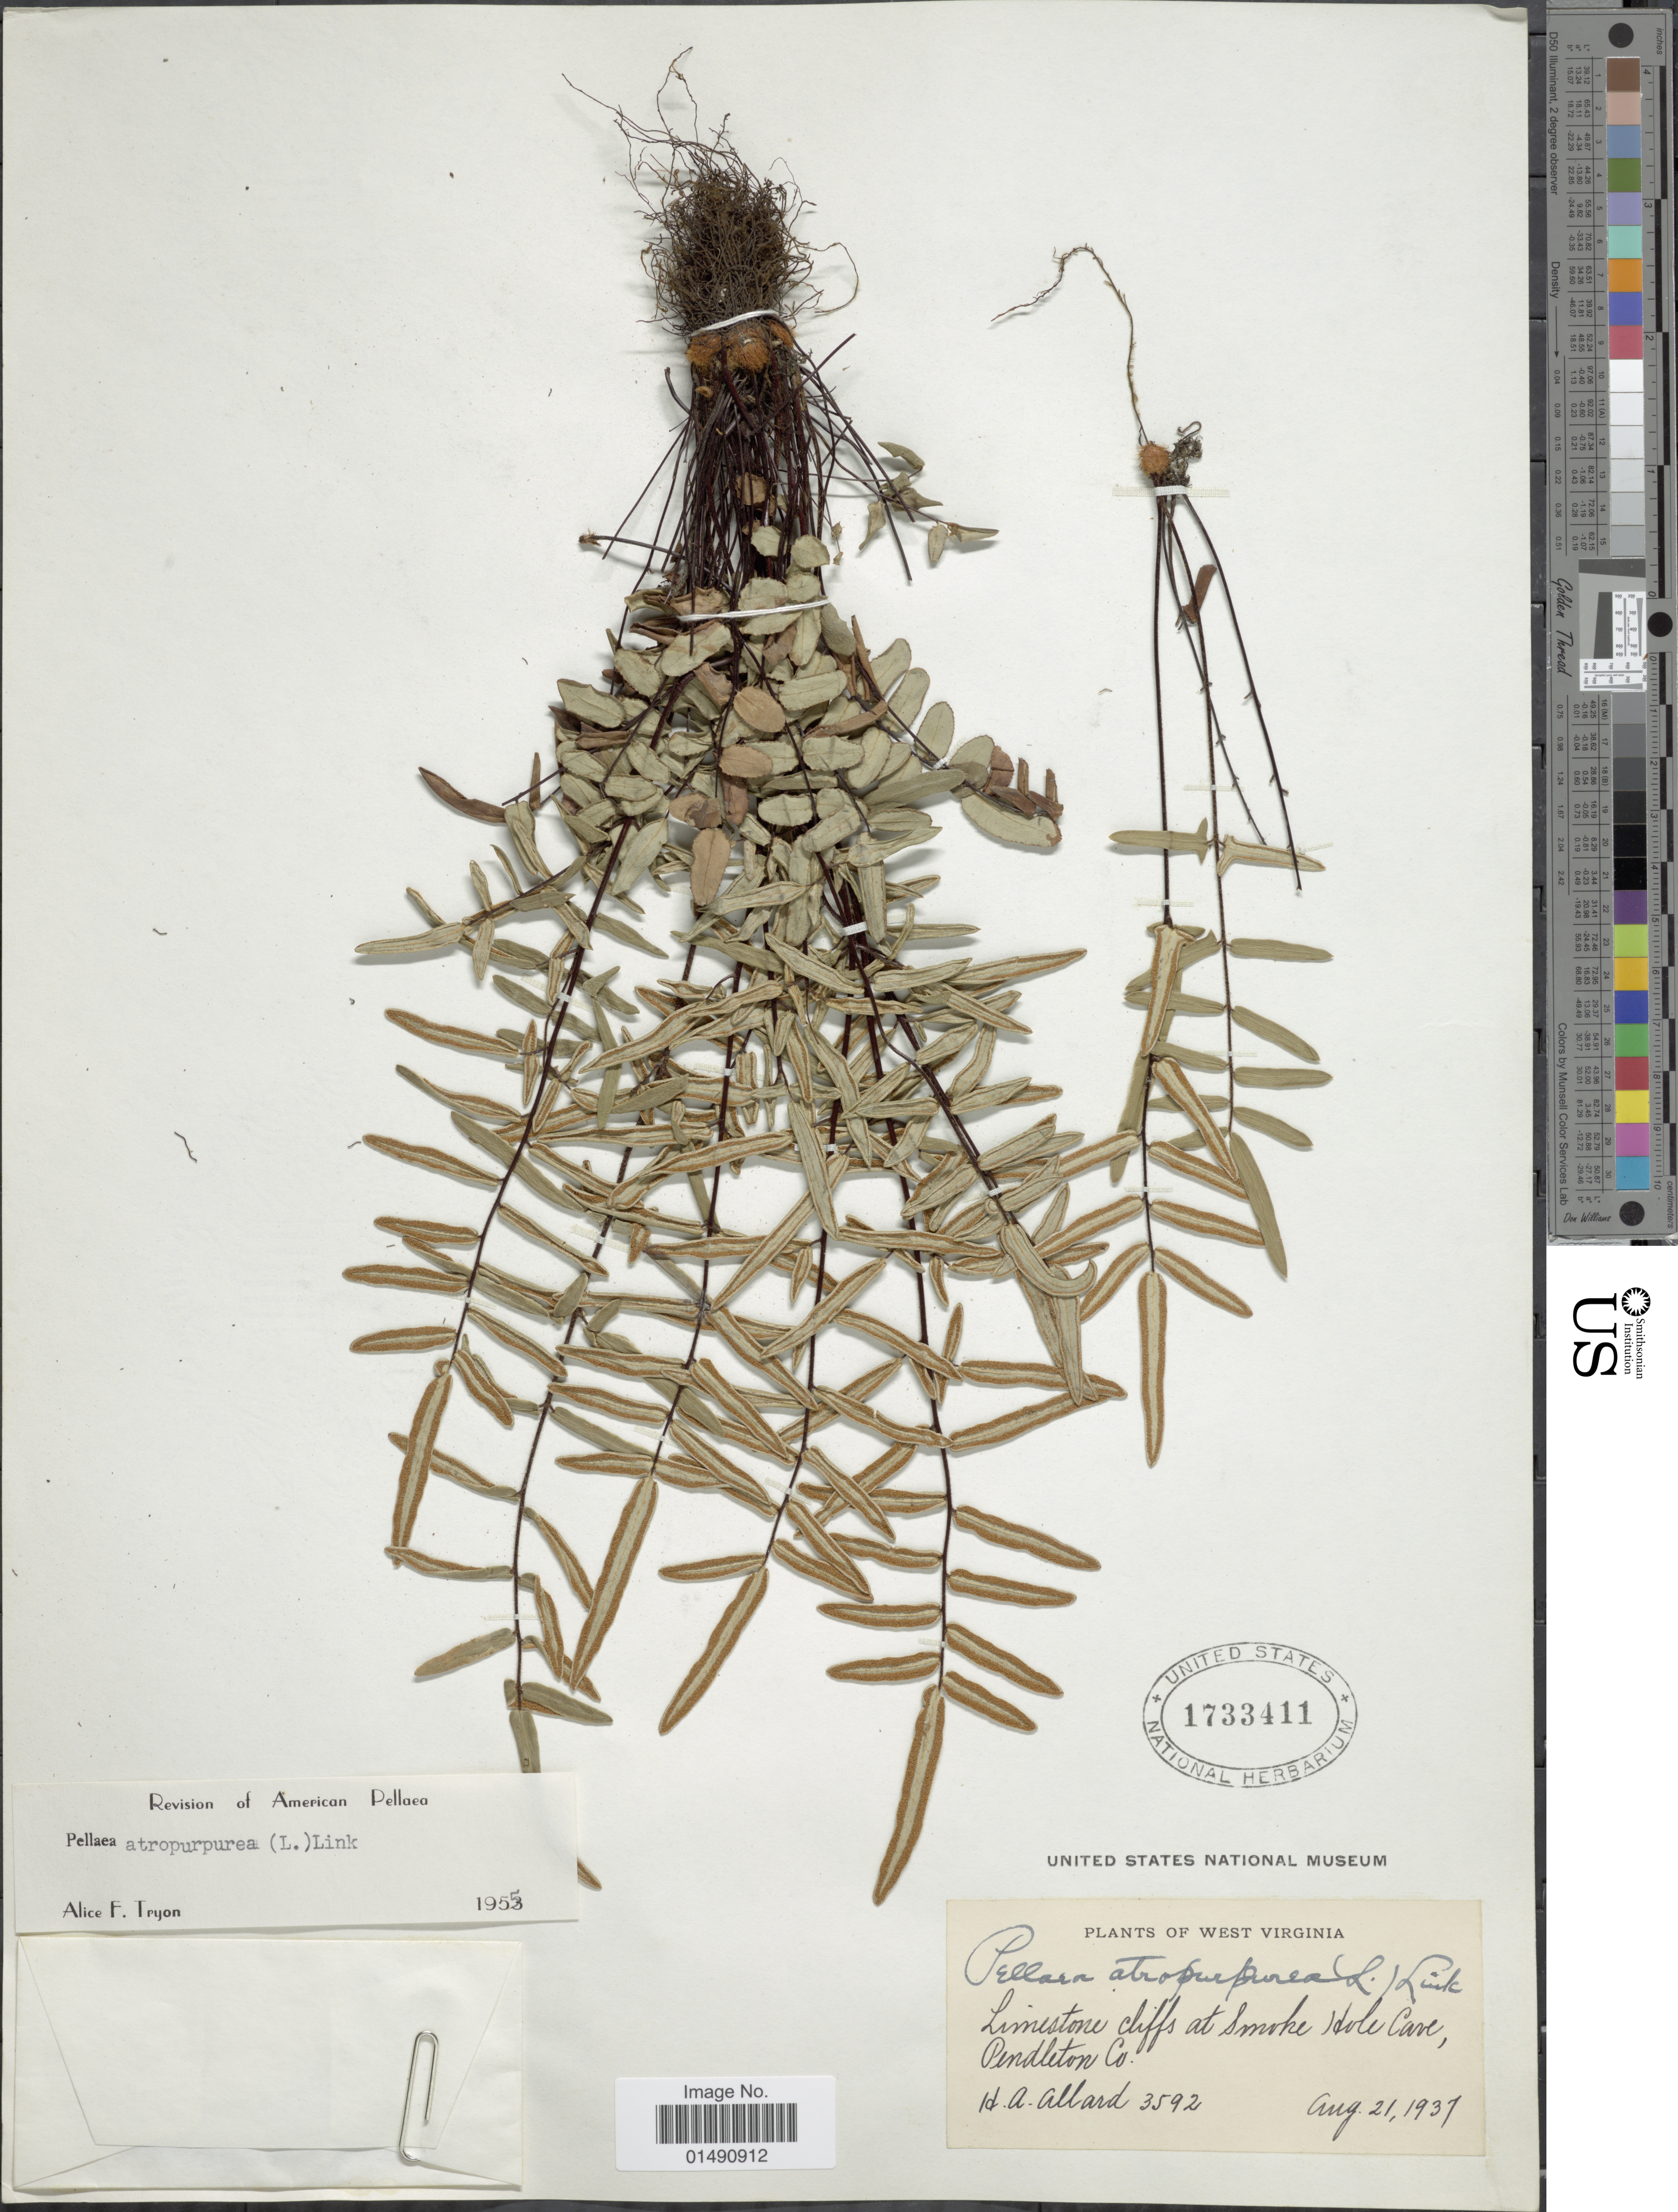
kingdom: Plantae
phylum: Tracheophyta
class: Polypodiopsida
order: Polypodiales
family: Pteridaceae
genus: Pellaea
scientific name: Pellaea atropurpurea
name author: (L.) Link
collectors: A. H. Allard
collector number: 3592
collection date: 1937-08-21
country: United States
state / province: West Virginia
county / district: Pendleton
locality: Limestone cliffs at Smoke Hole Cave, Pendleton Co.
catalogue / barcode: US 1733411